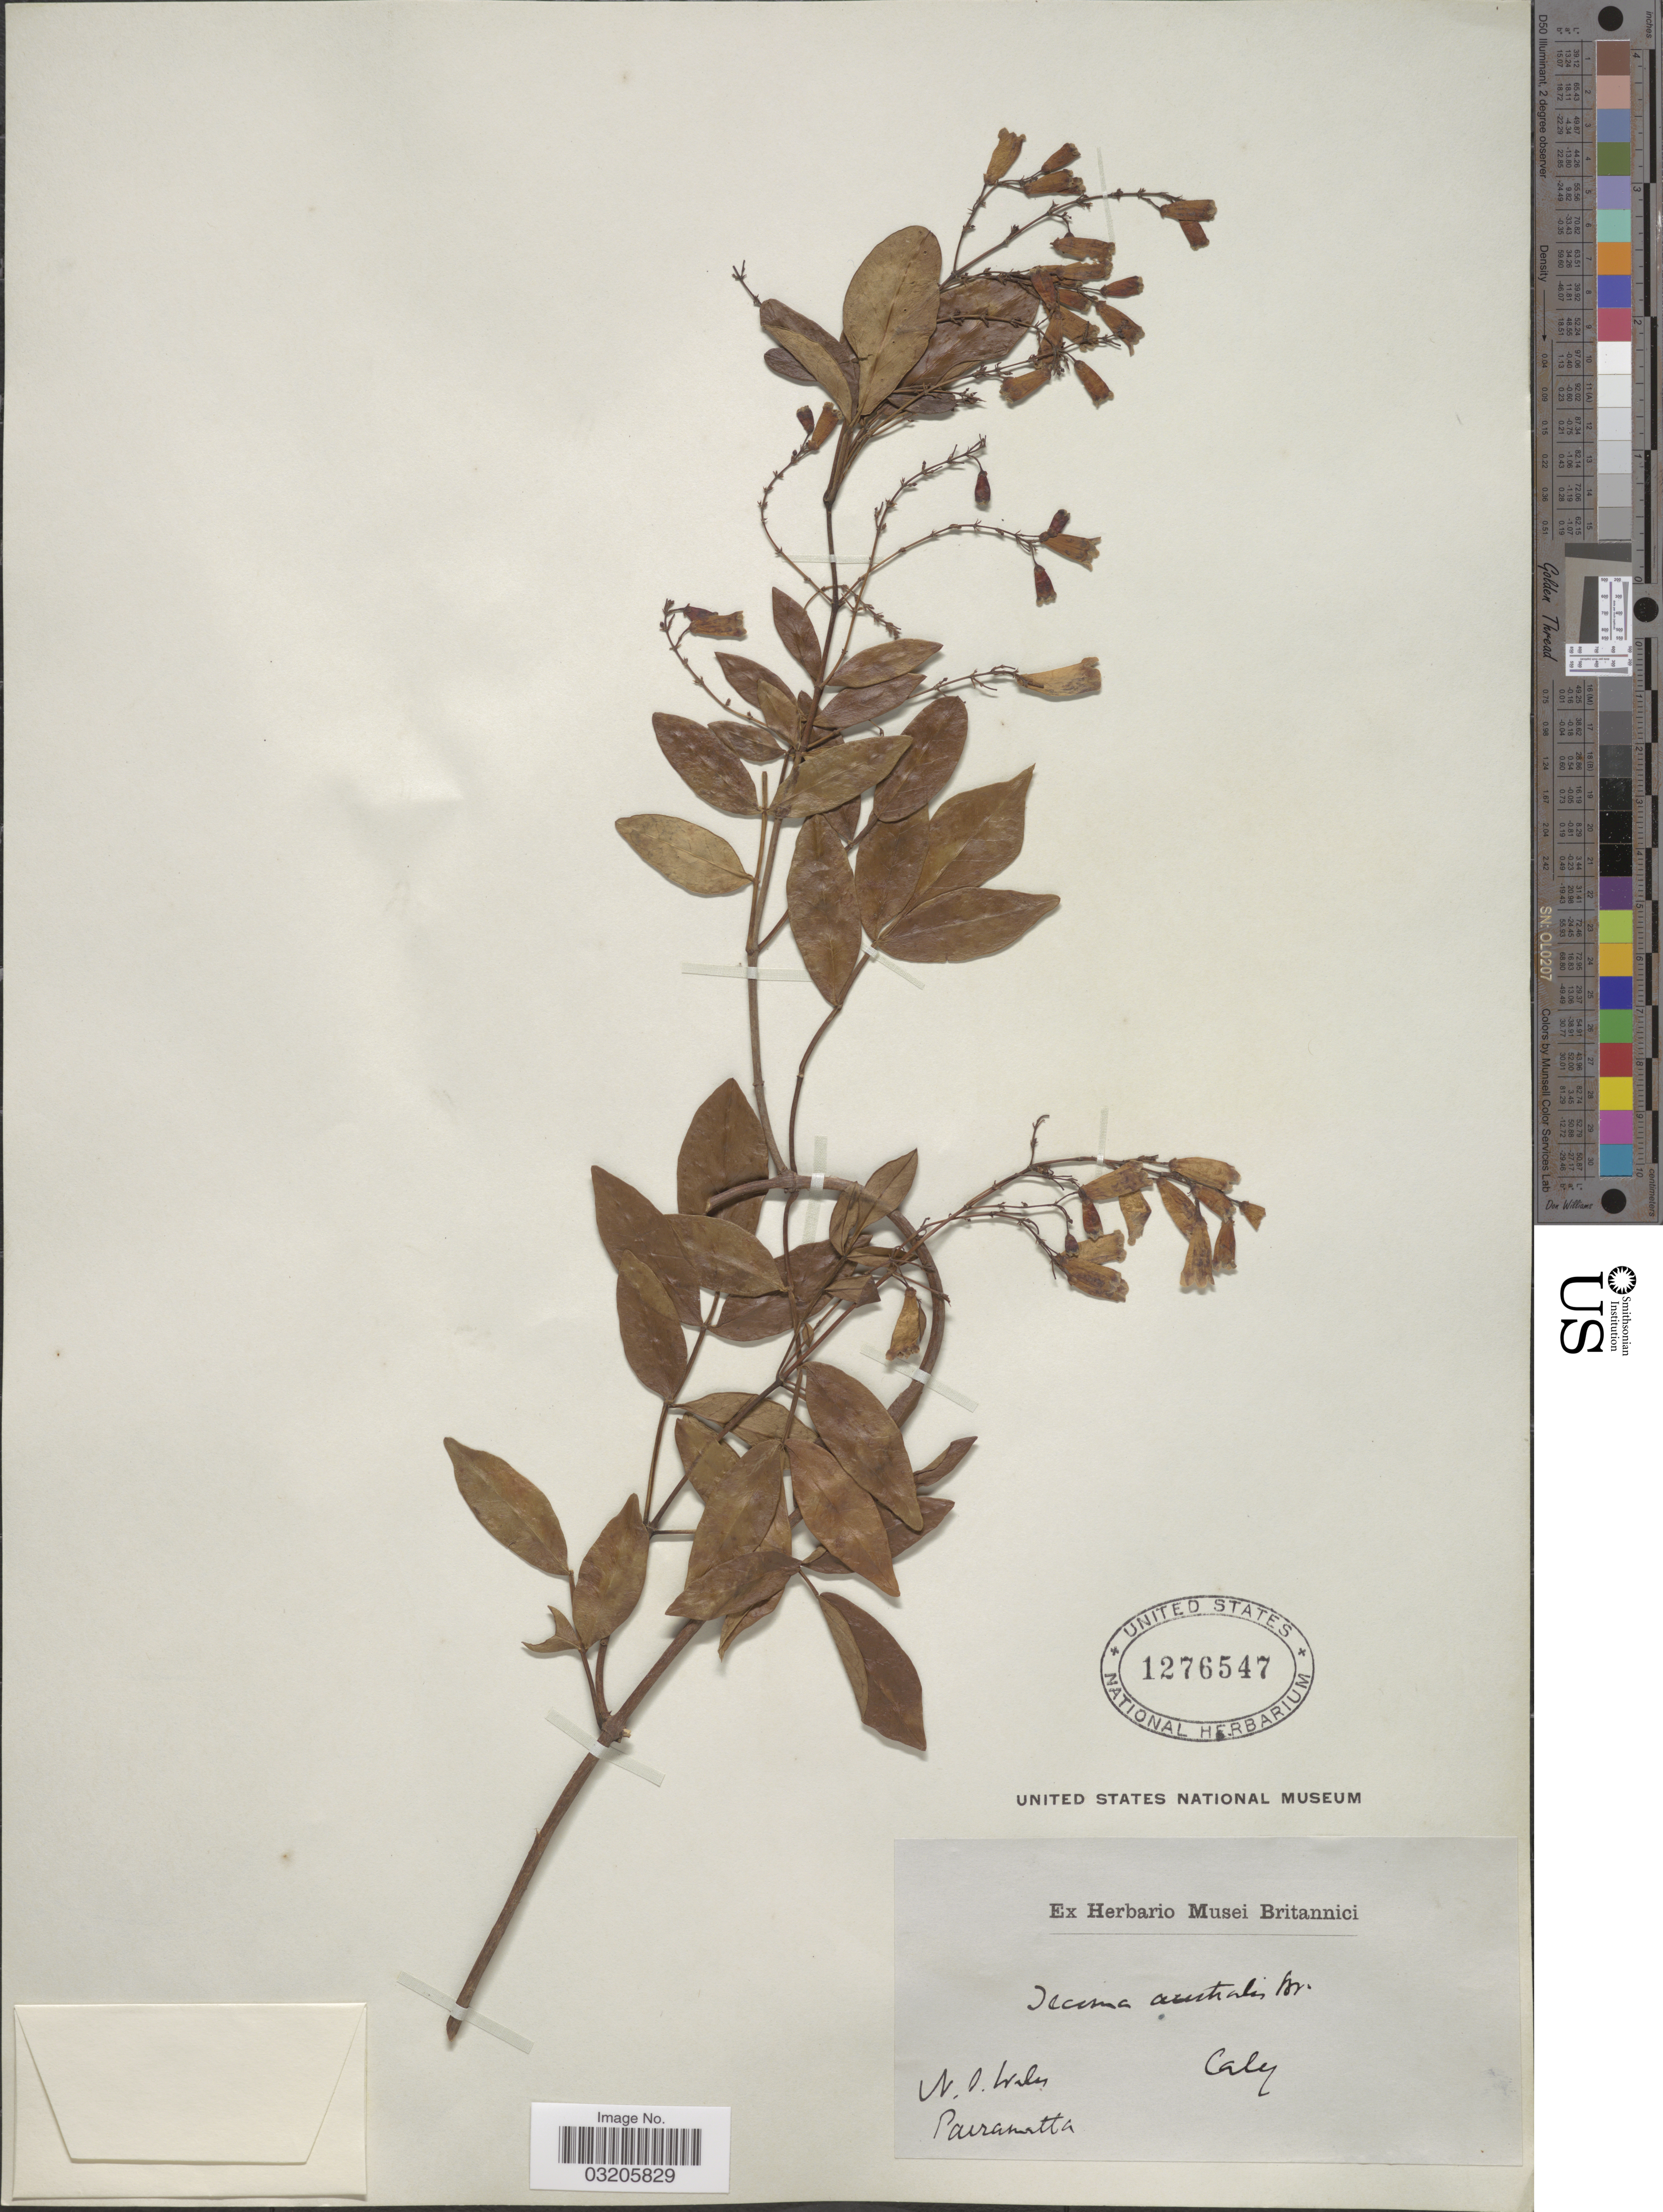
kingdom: Plantae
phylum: Tracheophyta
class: Magnoliopsida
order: Lamiales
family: Bignoniaceae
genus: Tecoma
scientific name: Tecoma australis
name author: R. Br.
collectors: -. Caley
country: Australia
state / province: New South Wales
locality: N. S. Wales. Parramatta.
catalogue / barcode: US 1276547